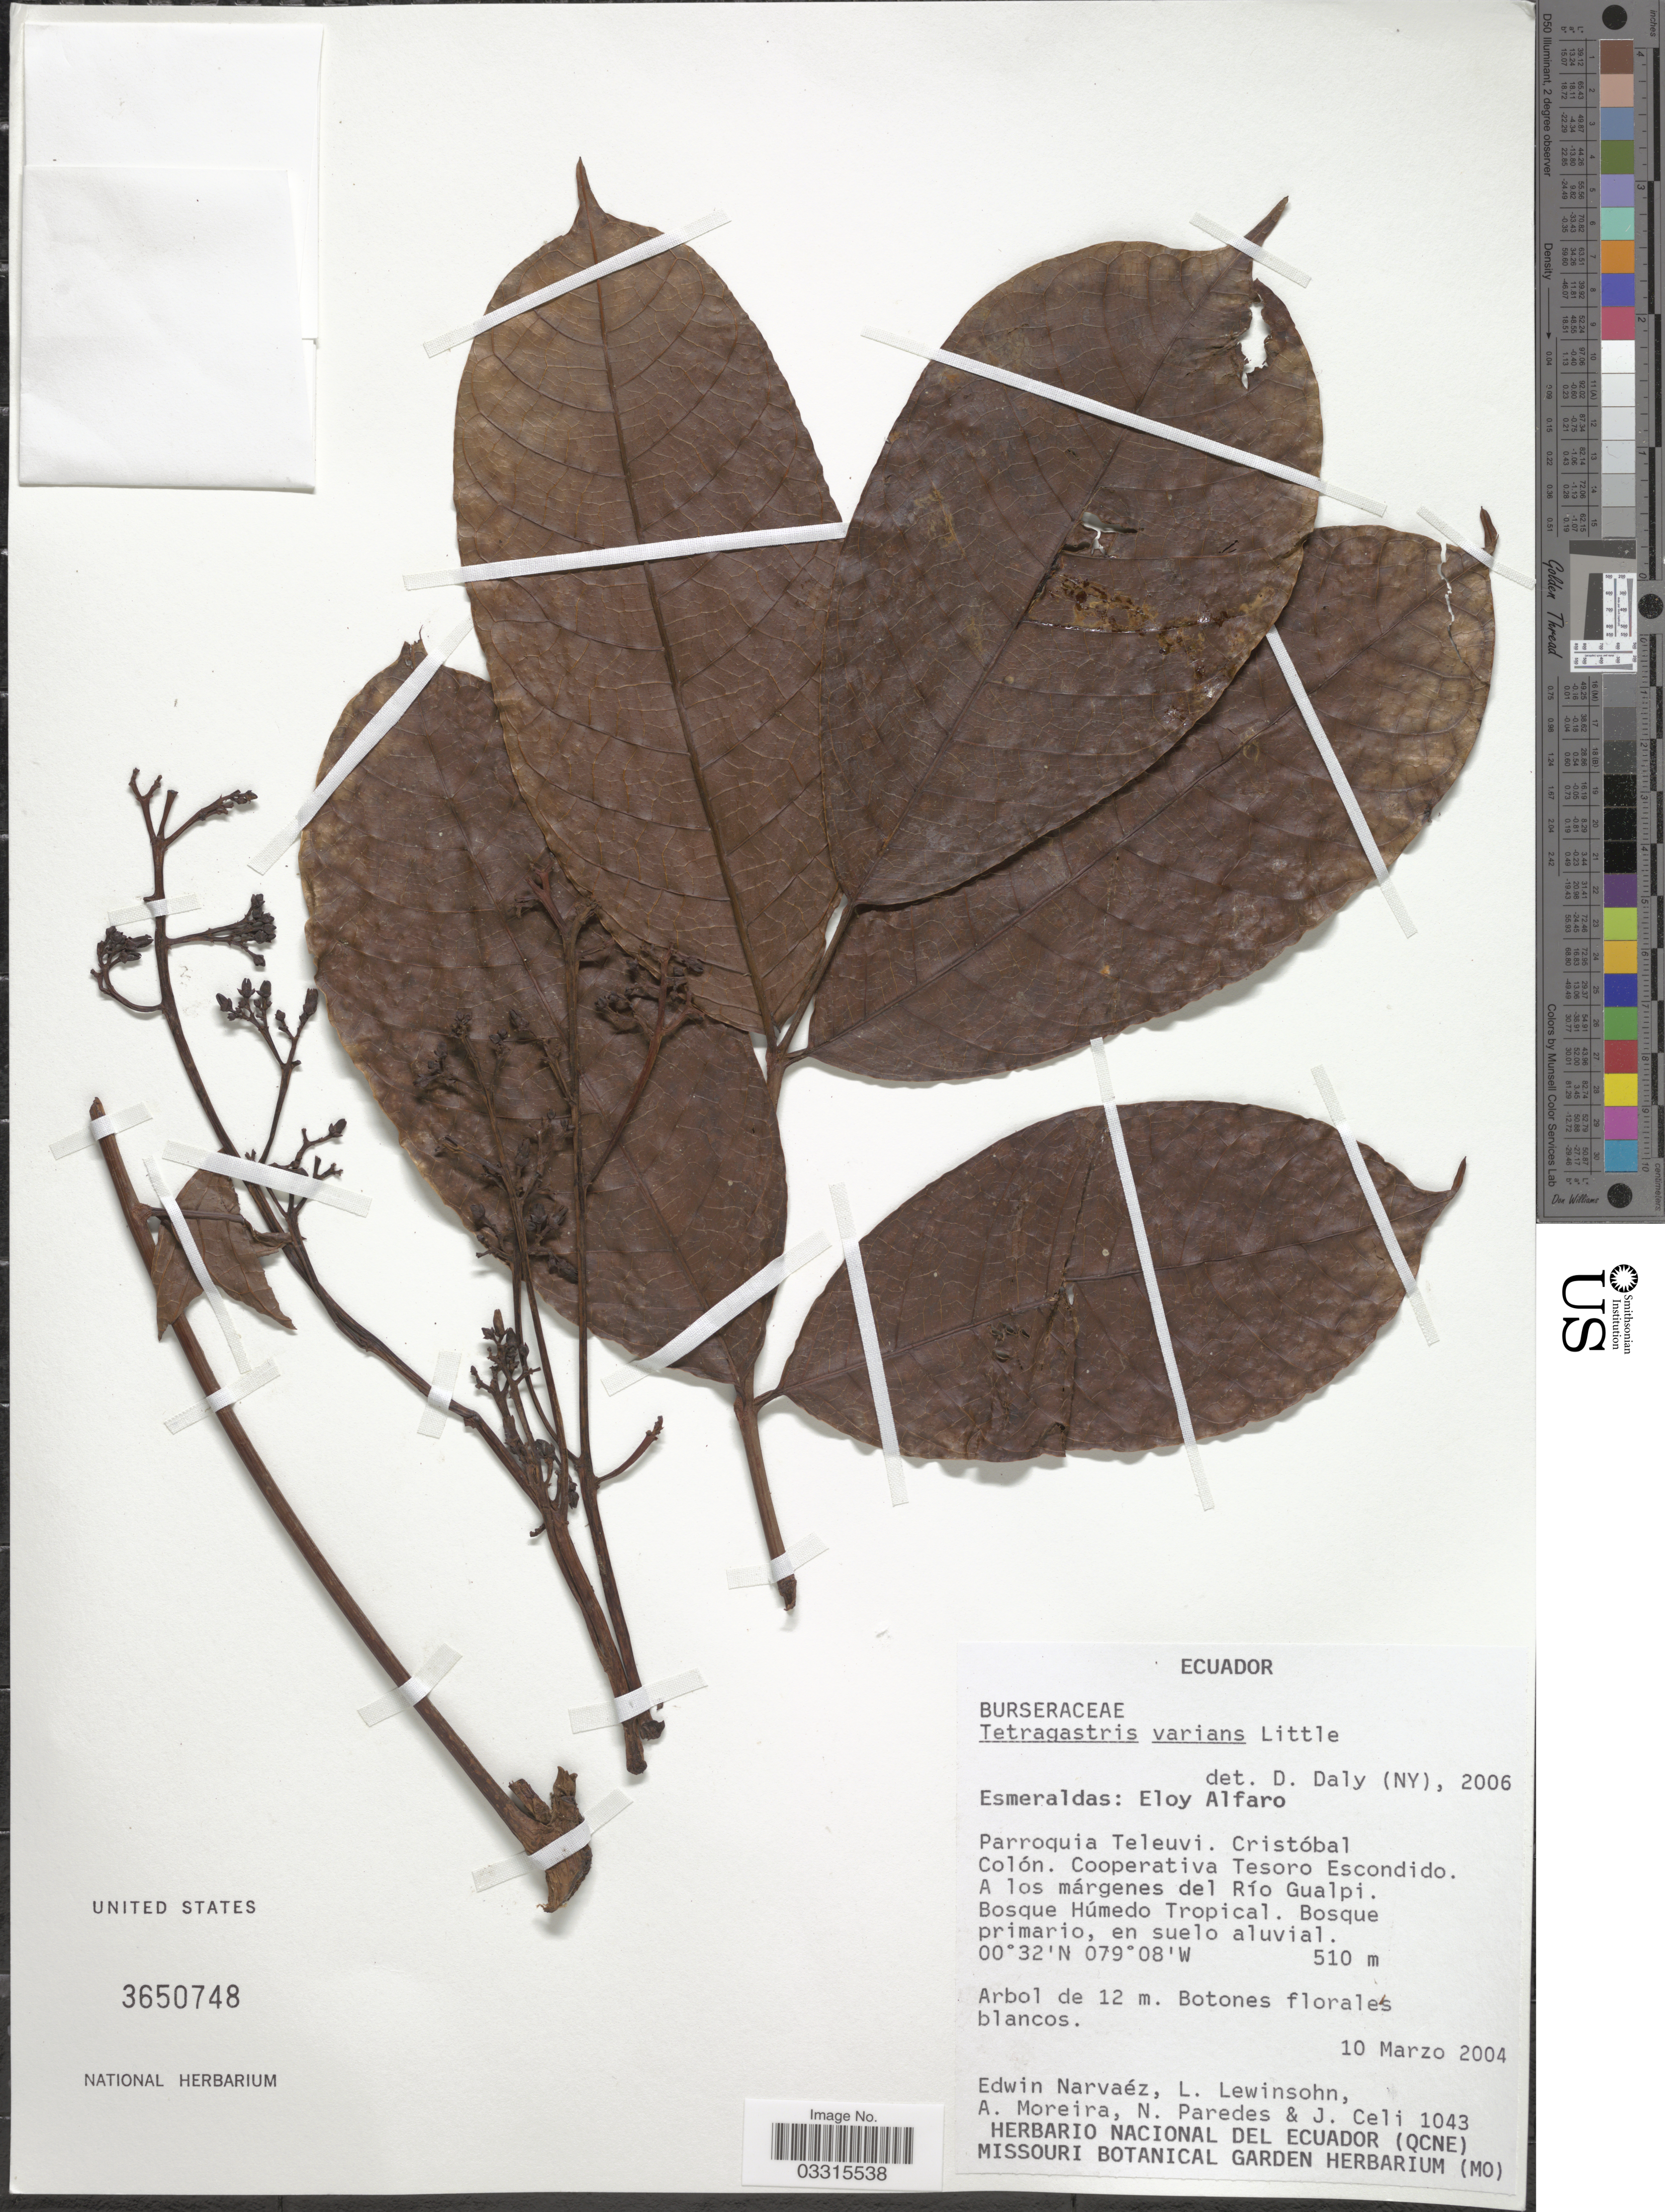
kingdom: Plantae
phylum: Tracheophyta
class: Magnoliopsida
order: Sapindales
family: Burseraceae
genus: Protium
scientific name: Protium varians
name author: (Little) Byng & Christenh.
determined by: Daly, D.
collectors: E. Narváez, L. Lewinsohn, A. Moreira, N. Paredes & J. Celi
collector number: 1043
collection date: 2004-03-10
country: Ecuador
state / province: Esmeraldas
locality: Eloy Alfaro. Parroquia Teleuvi. Cristóbal Colón, Cooperativa Tesoro Escondido. A los márgenes del Río Gualpi.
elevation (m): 510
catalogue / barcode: US 3650748